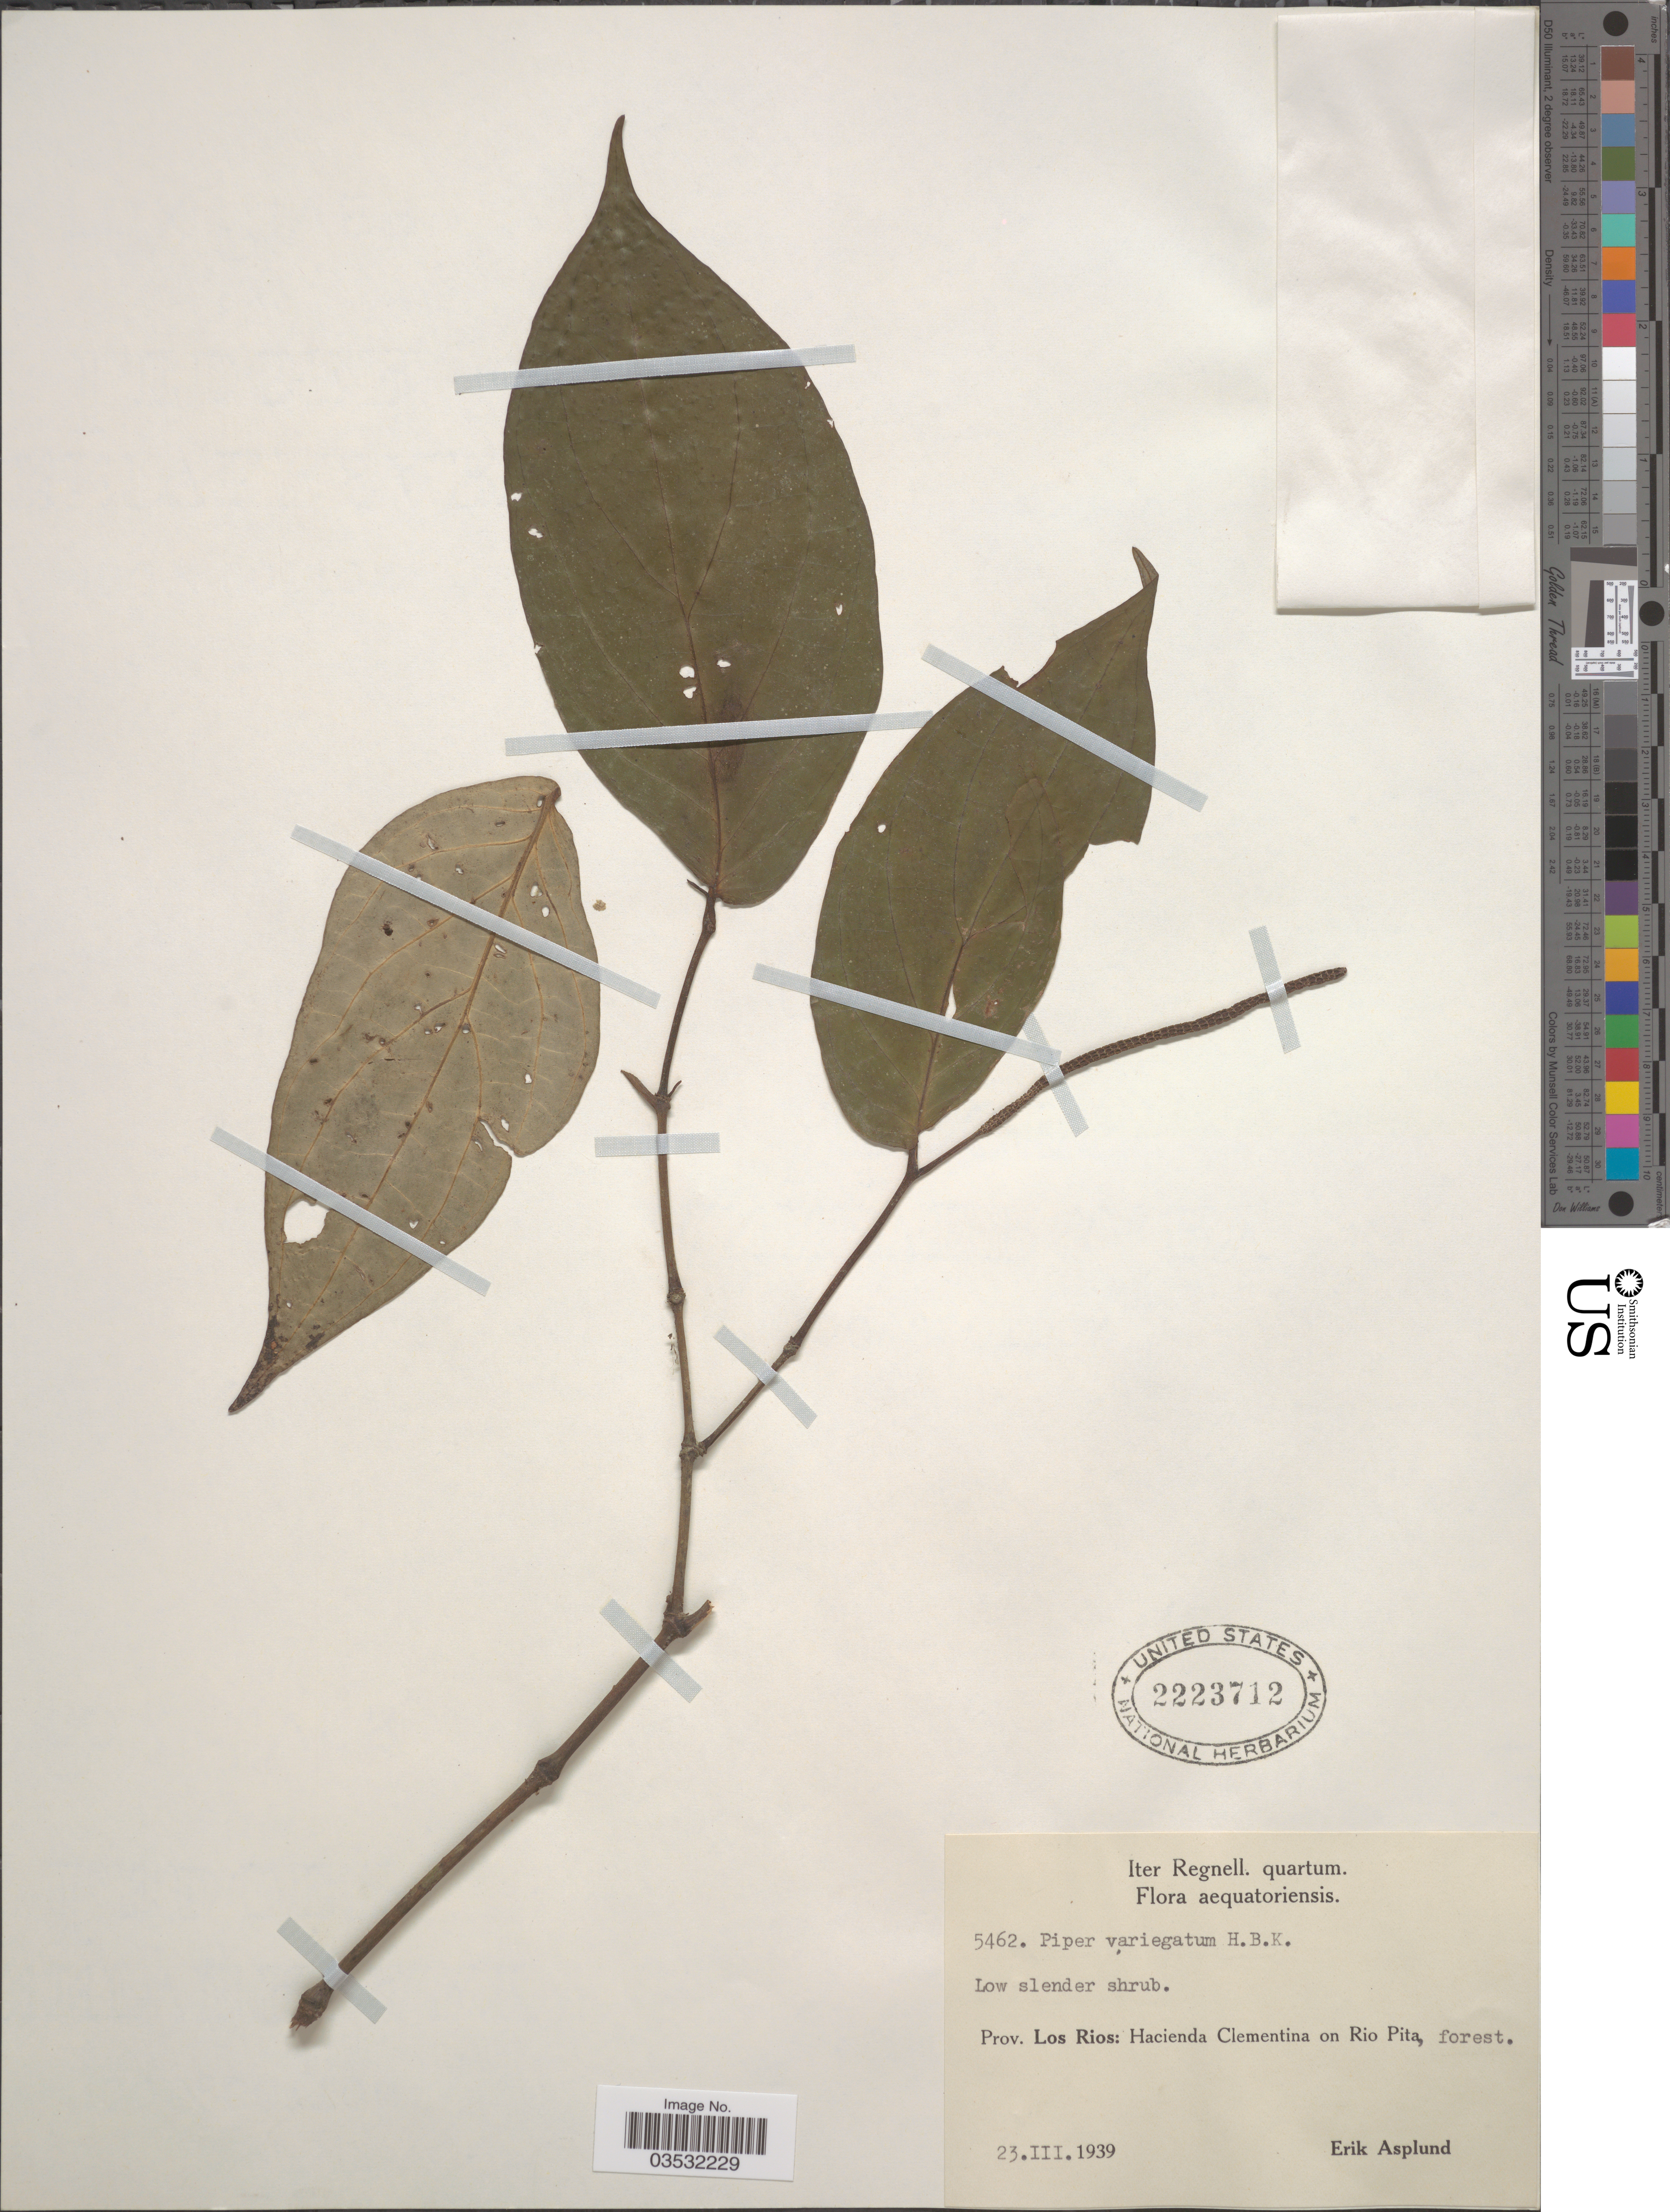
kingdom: Plantae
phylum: Tracheophyta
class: Magnoliopsida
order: Piperales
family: Piperaceae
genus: Piper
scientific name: Piper variegatum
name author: Kunth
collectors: E. Asplund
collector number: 5462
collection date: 1939-03-23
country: Ecuador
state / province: Los Ríos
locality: Aequatoriensis. Hacienda Clementina on Rio Pita.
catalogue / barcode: US 2223712